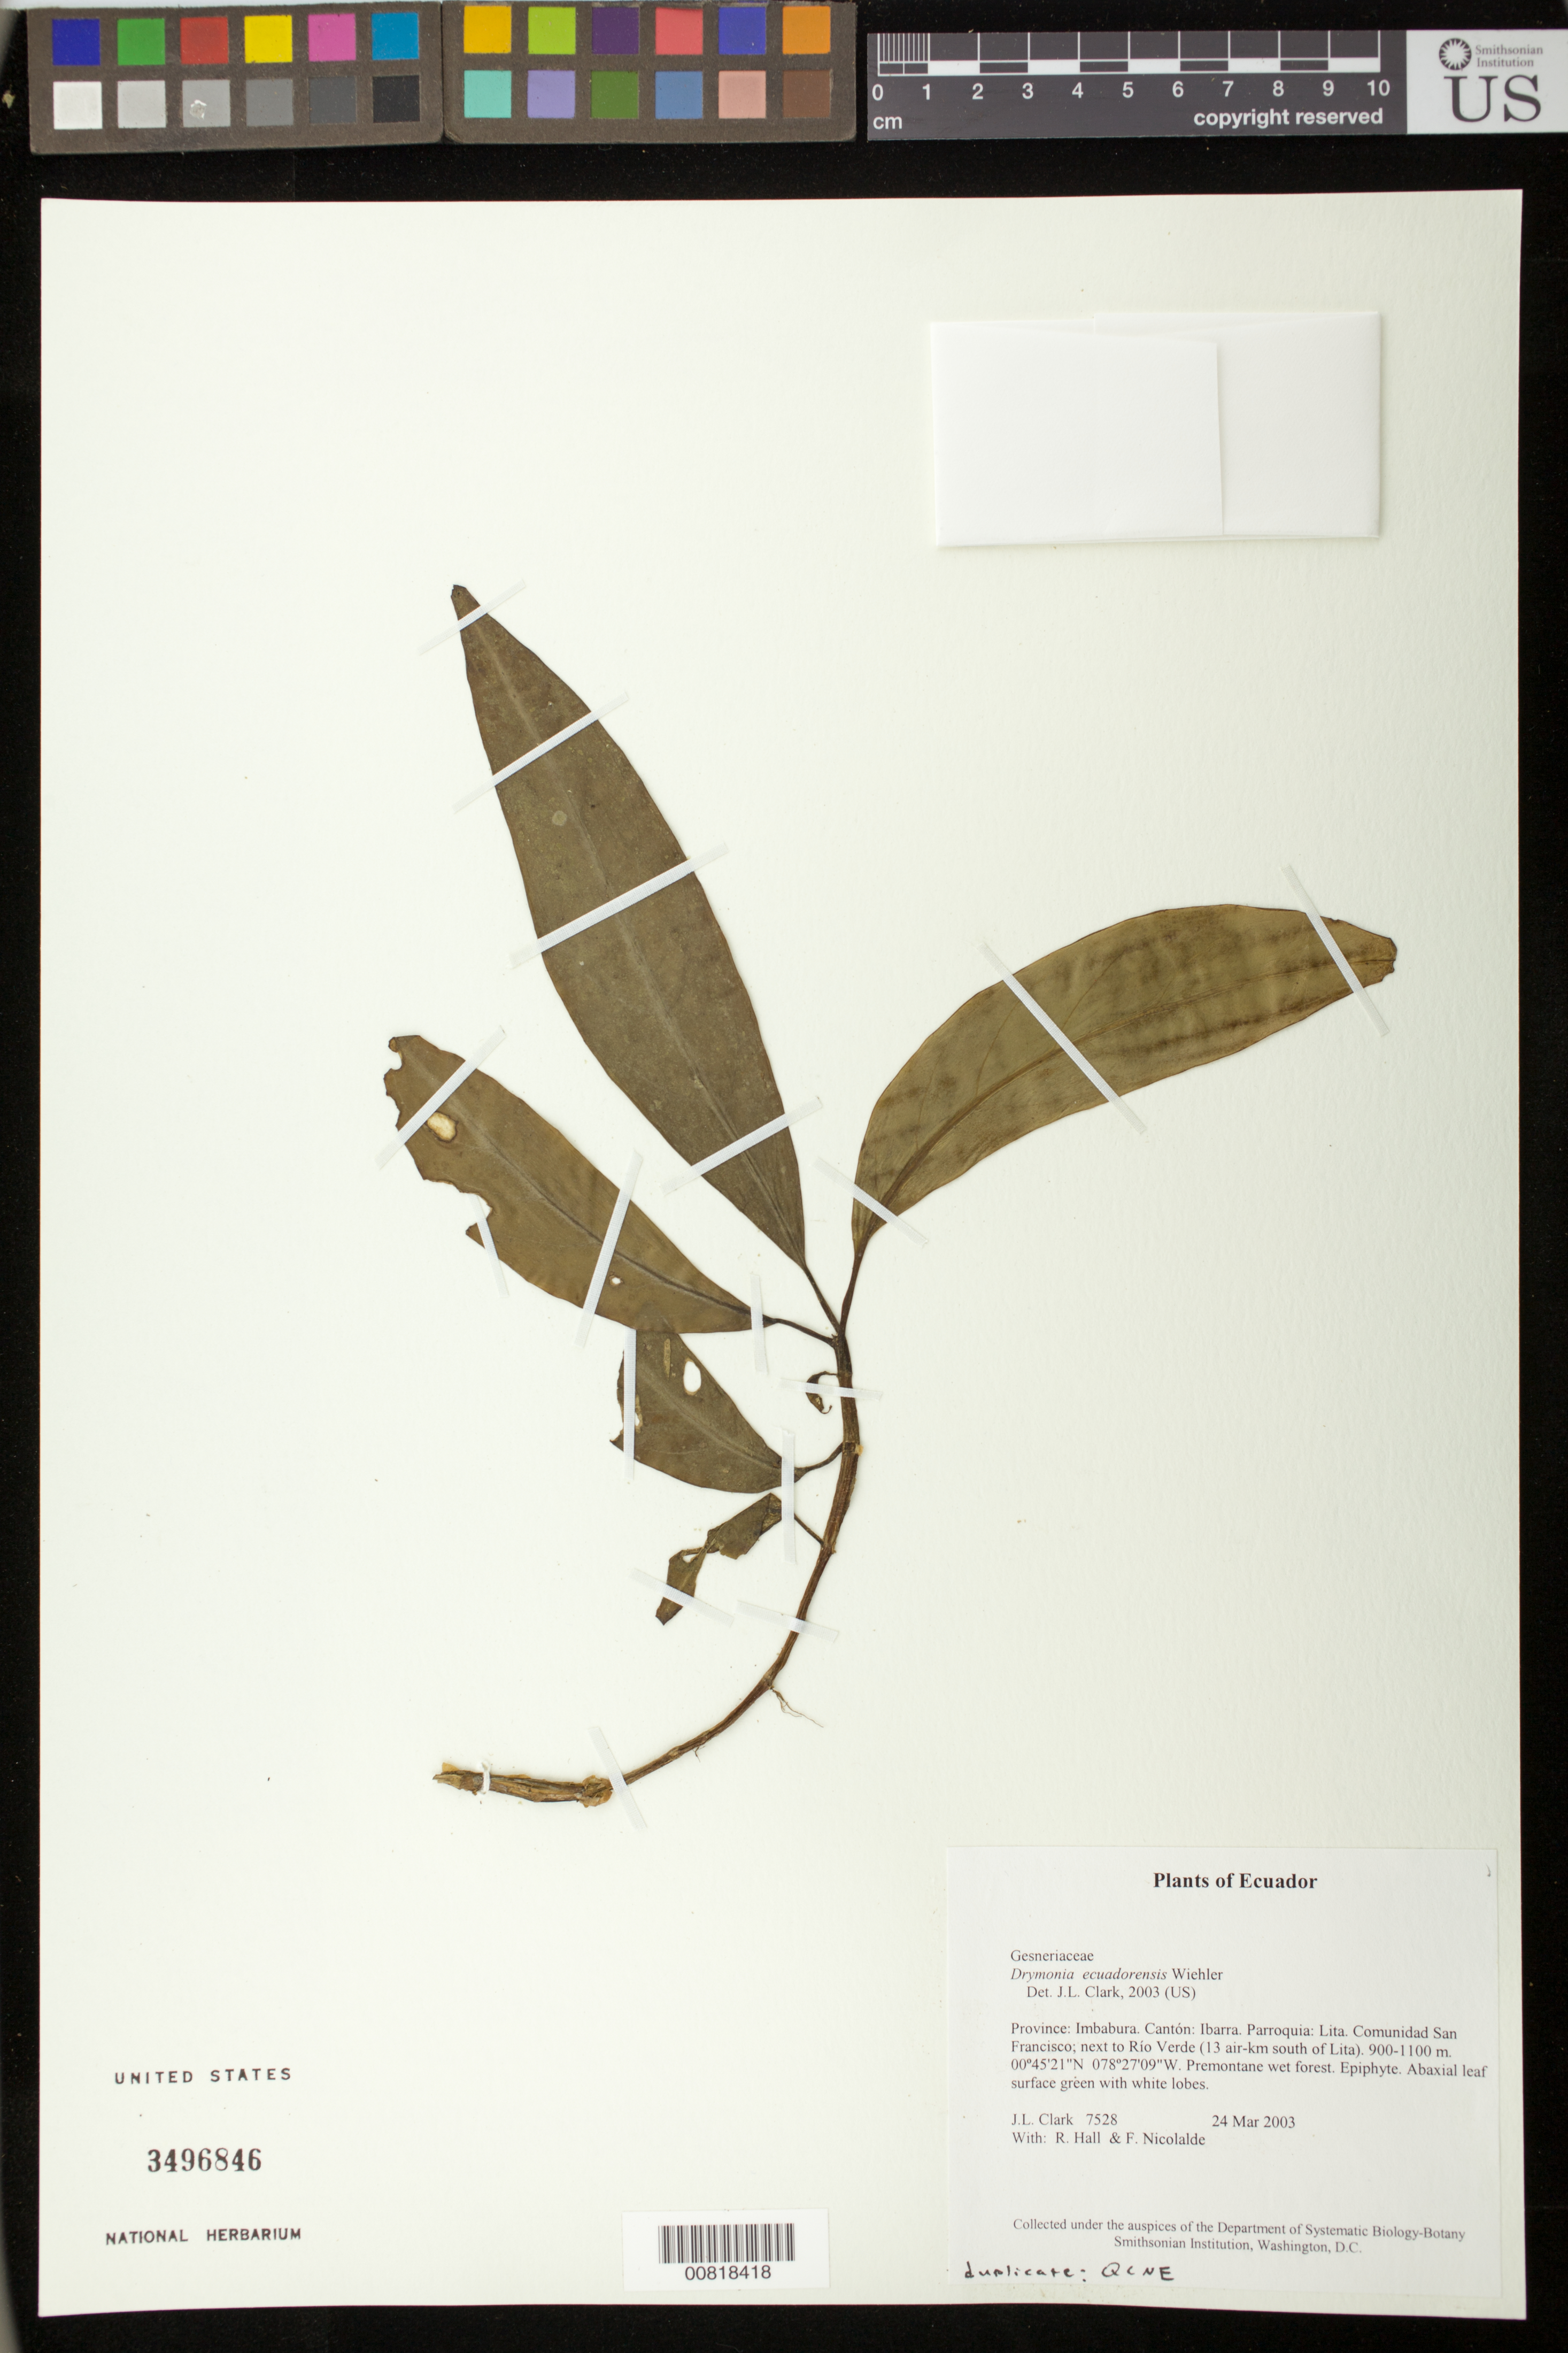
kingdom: Plantae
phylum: Tracheophyta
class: Magnoliopsida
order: Lamiales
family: Gesneriaceae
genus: Drymonia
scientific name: Drymonia ecuadorensis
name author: Wiehler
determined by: Clark, J. L., (SEL), The Marie Selby Botanical Garden (UNITED STATES)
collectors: J. L. Clark, R. Hall & F. Nicolalde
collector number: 7528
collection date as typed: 24 Mar 2003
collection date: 2003-03-24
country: Ecuador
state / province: Imbabura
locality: Ibarra. Parroquia: Lita. Comunidad San Francisco; next to Río Verde (13 air-km south of Lita).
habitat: Premontane wet forest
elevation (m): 900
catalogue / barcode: US 3496846